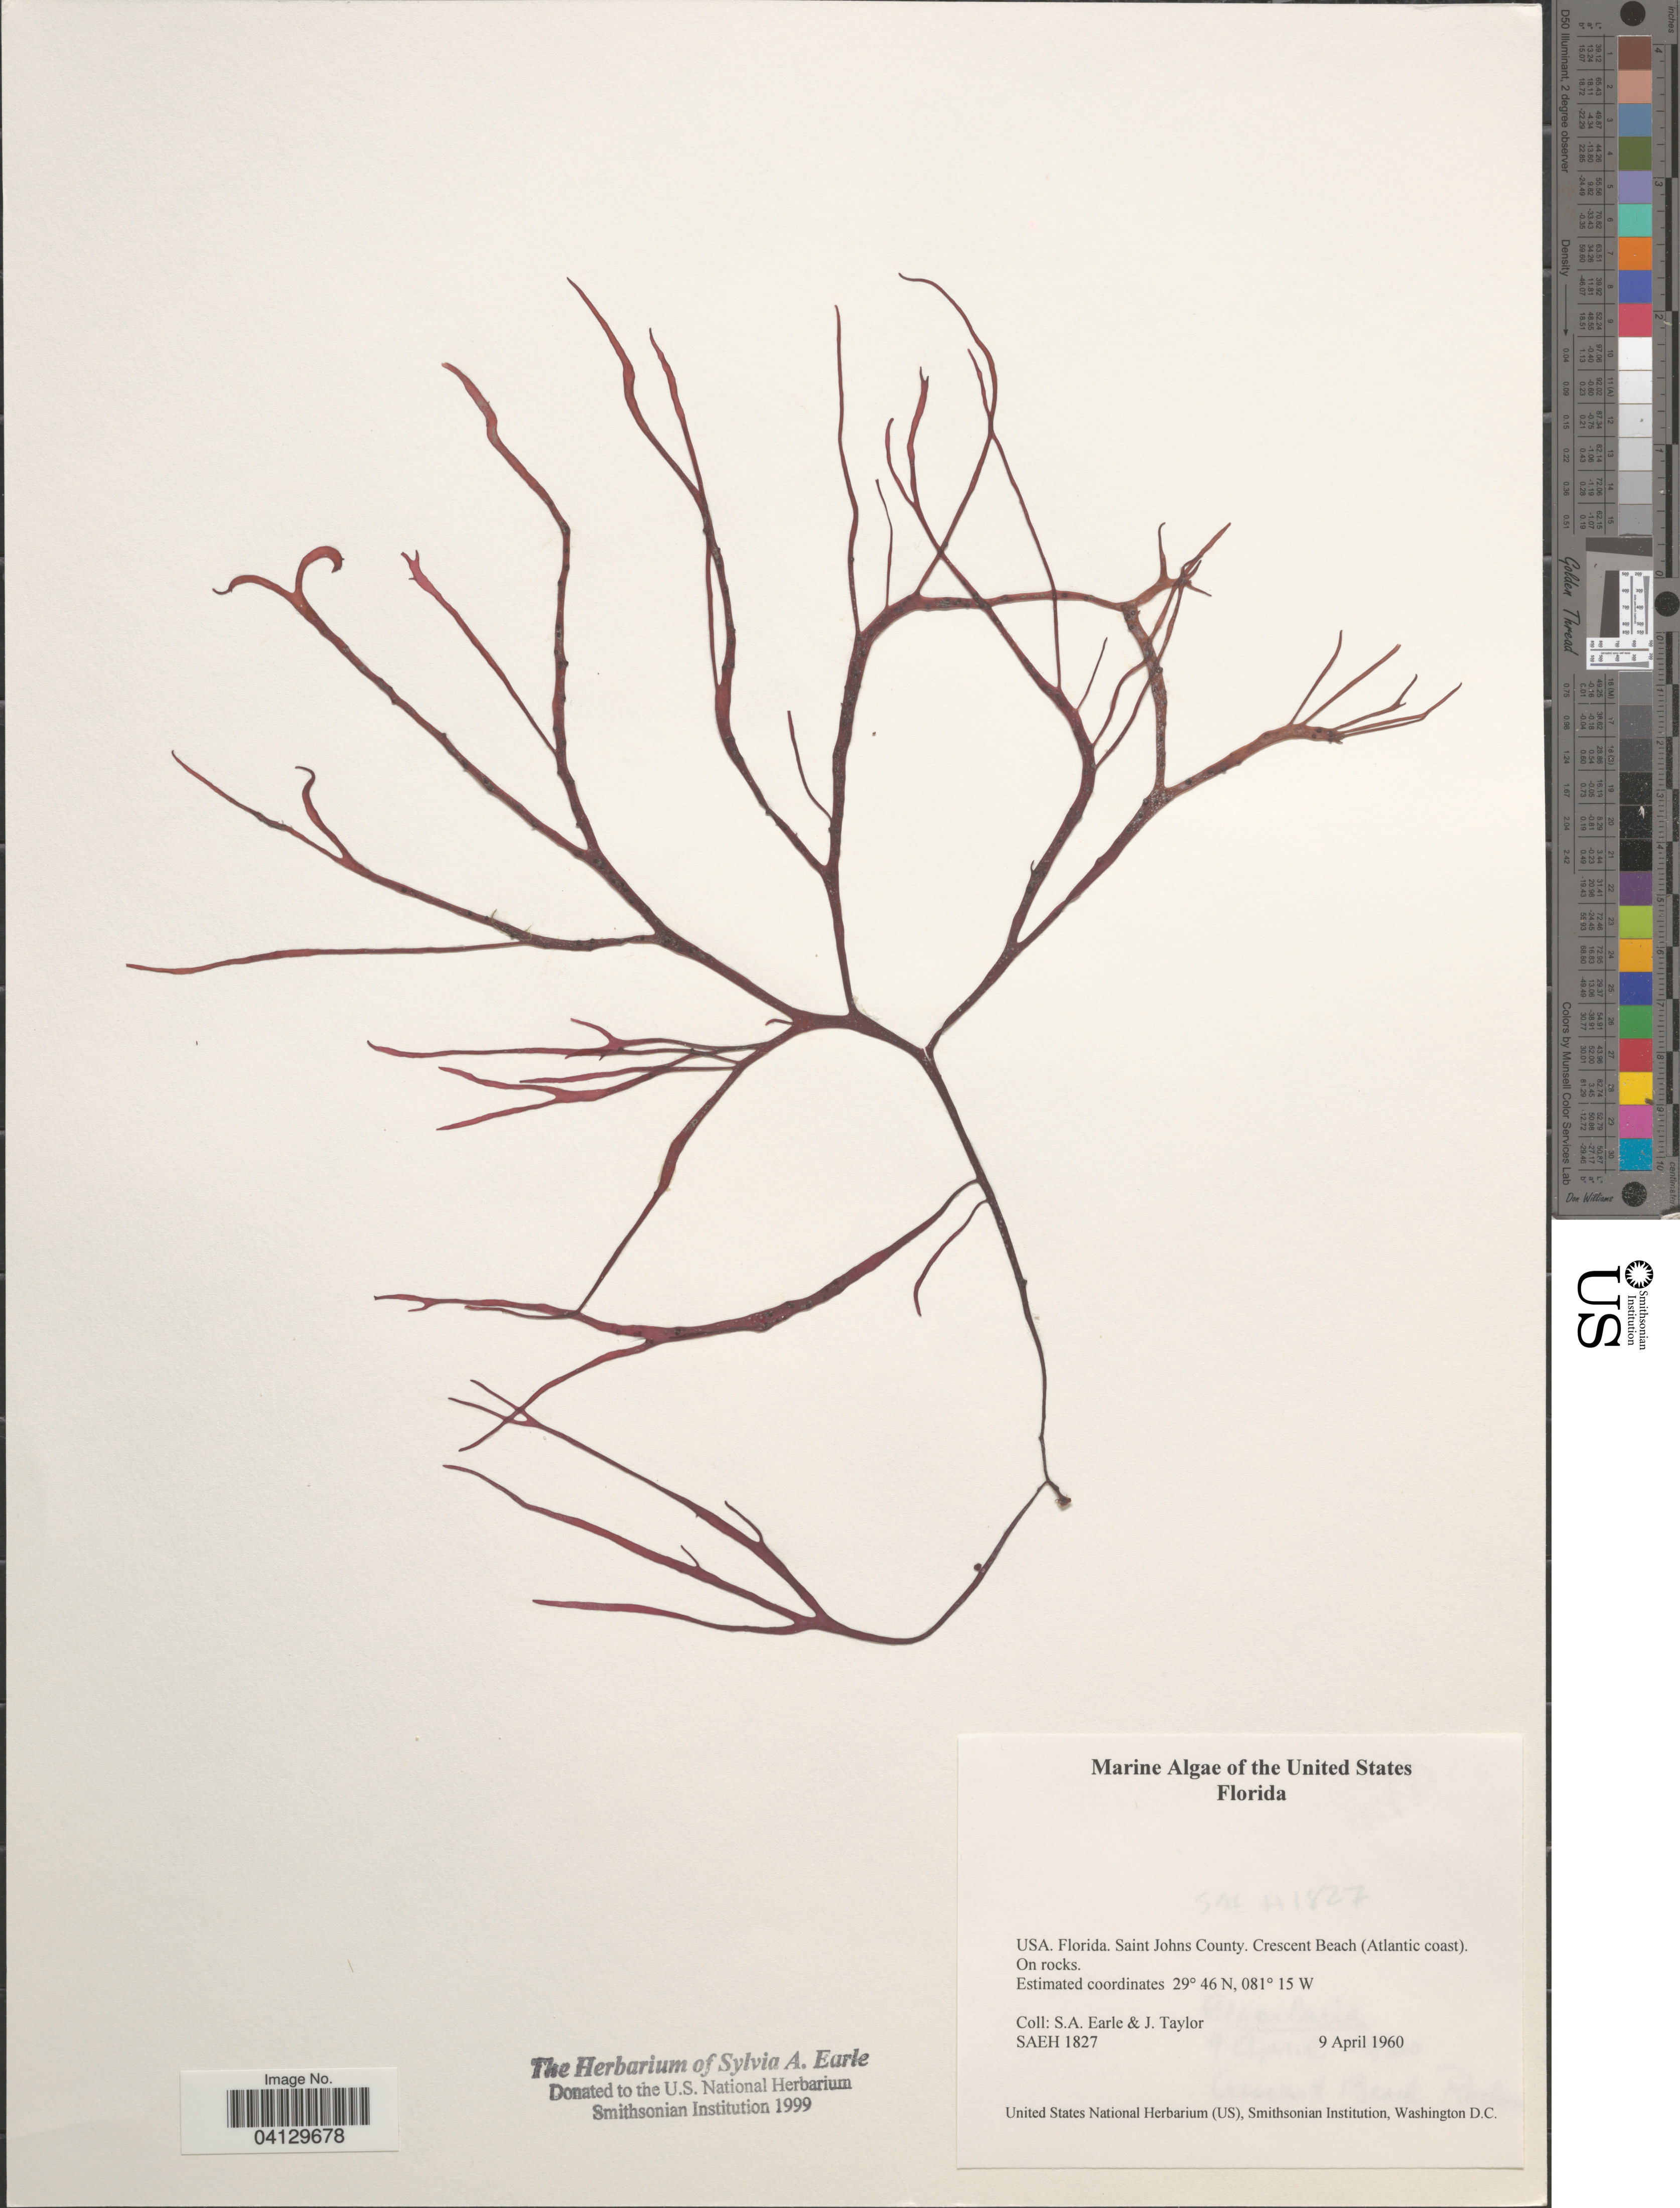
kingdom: Plantae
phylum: Rhodophyta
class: Florideophyceae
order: Corallinales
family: Corallinaceae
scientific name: Crustose Coralline Algae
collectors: S. A. Earle & J. Taylor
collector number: SAEH1827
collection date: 1960-04-09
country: United States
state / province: Florida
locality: Saint Johns County. Crescent Beach (Atlantic coast).